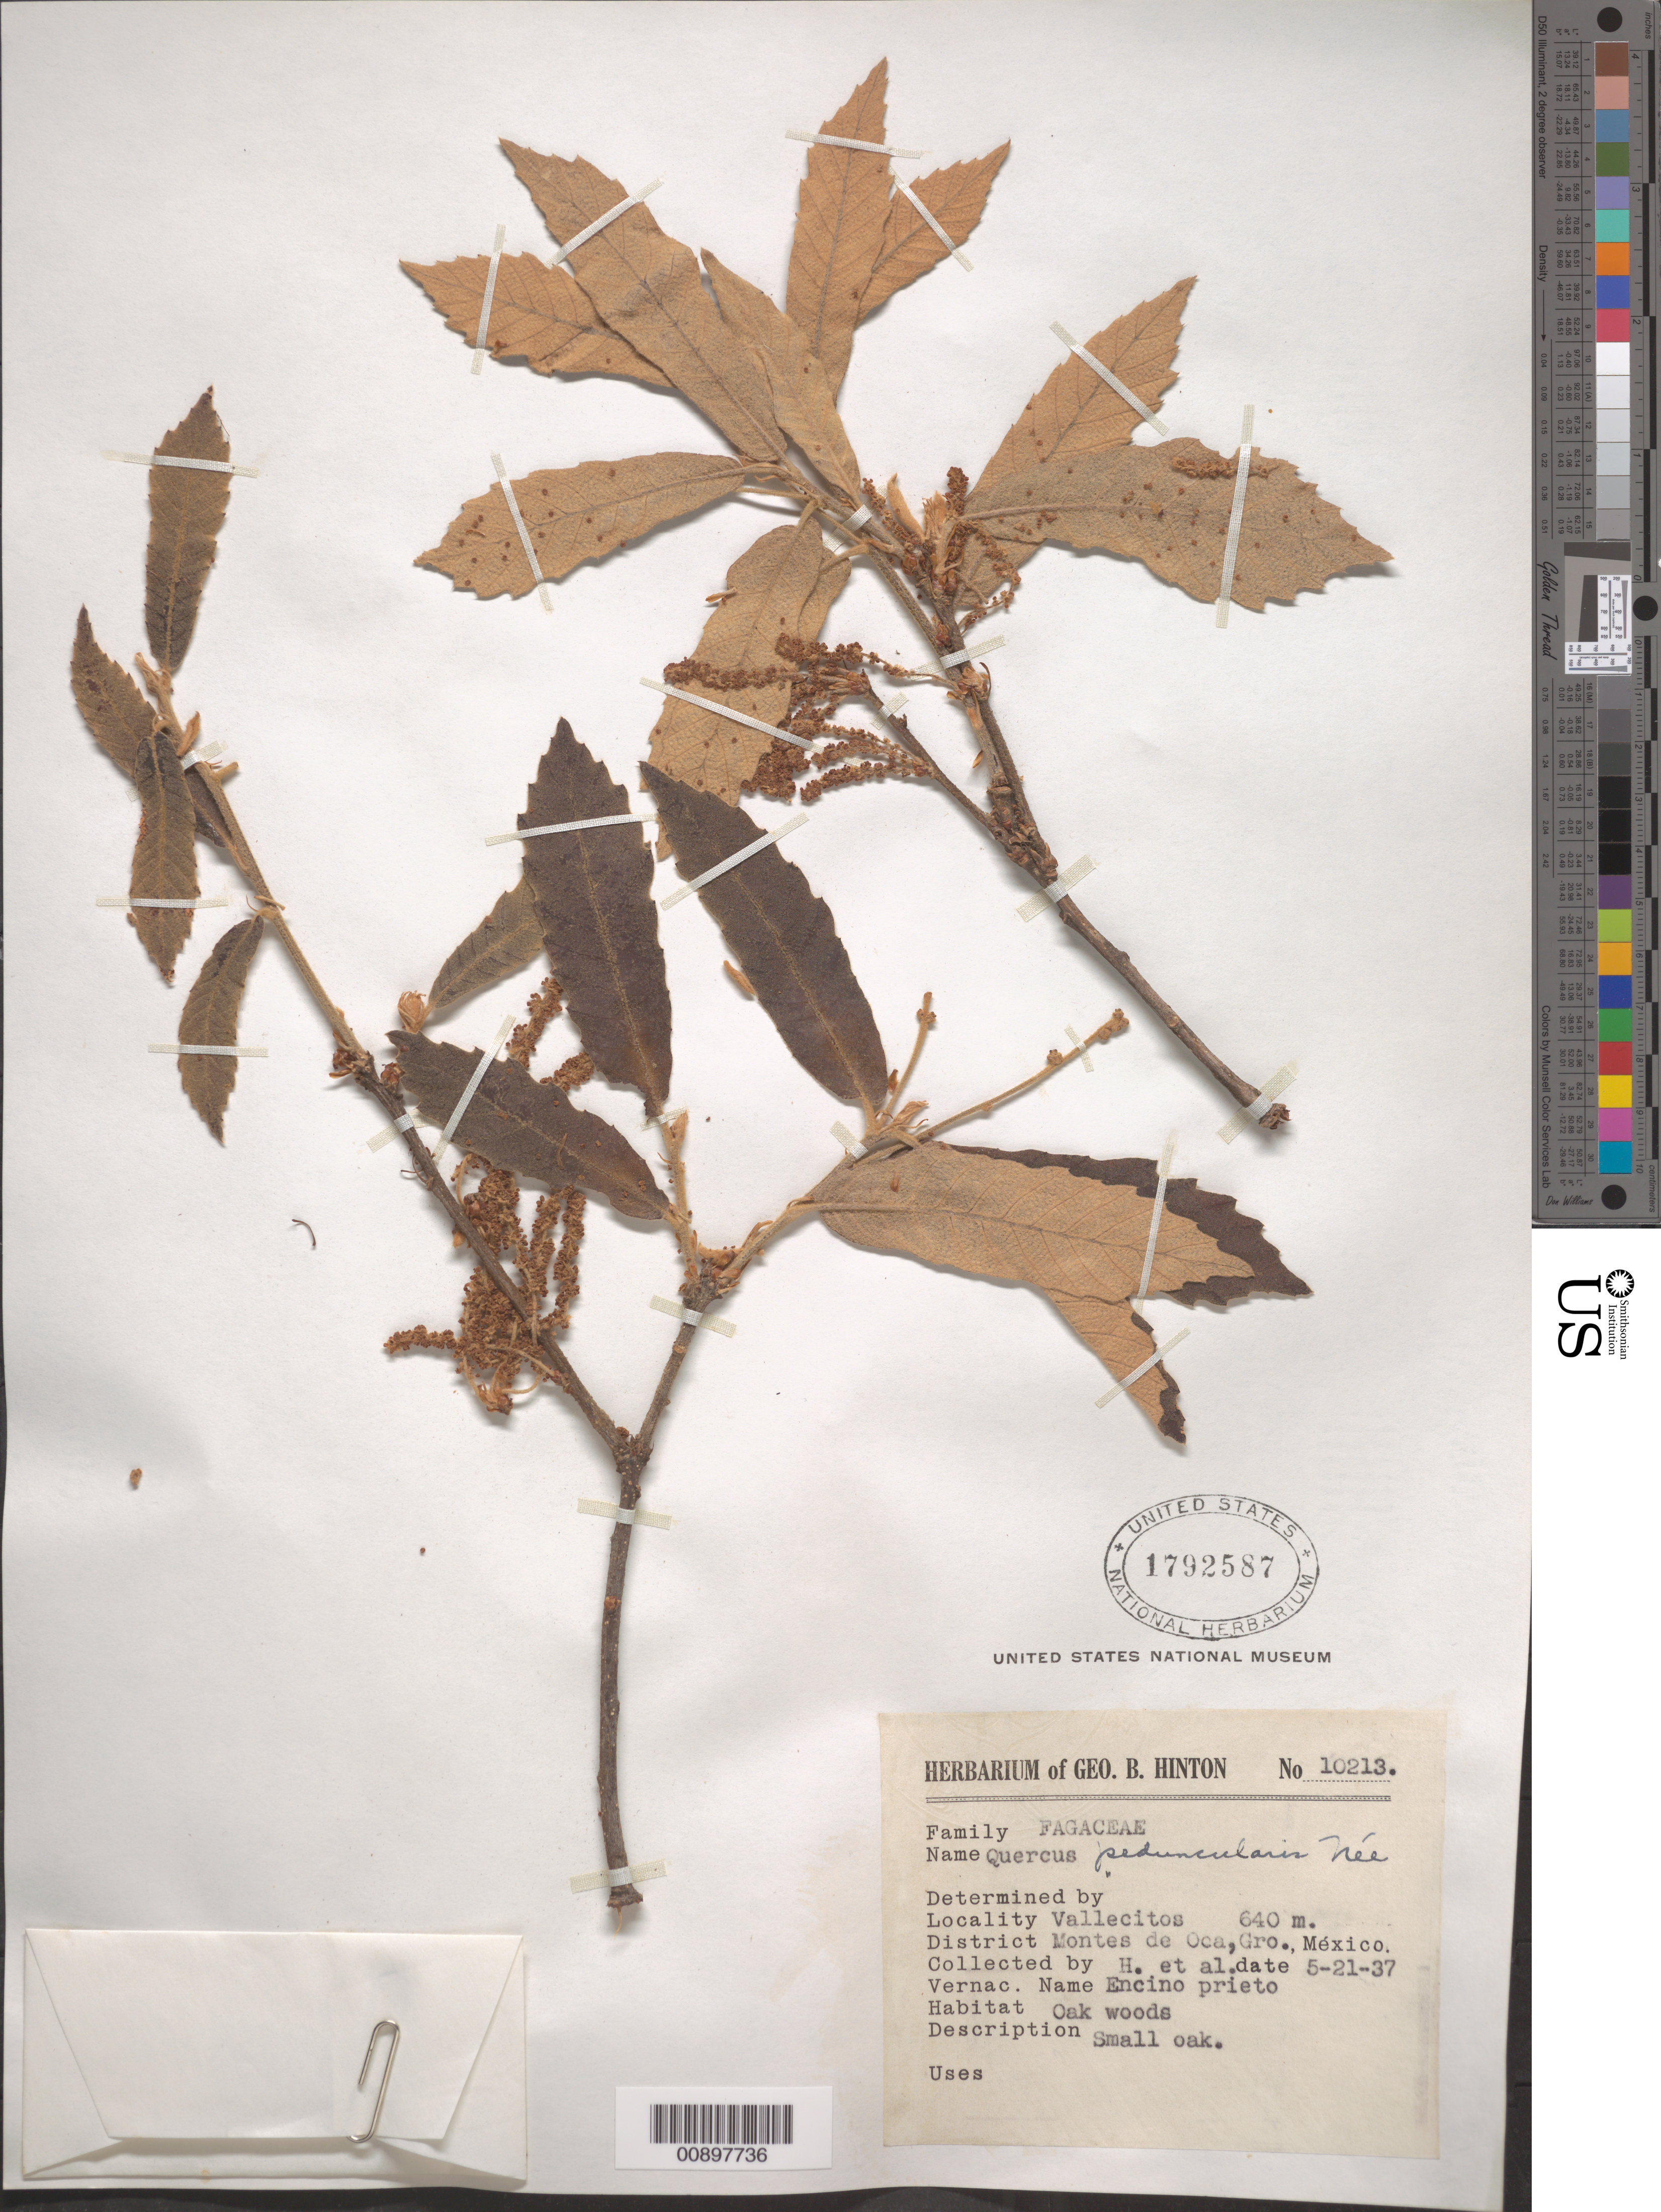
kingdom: Plantae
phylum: Tracheophyta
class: Magnoliopsida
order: Fagales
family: Fagaceae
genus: Quercus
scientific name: Quercus peduncularis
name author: Née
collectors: G. B. Hinton & et al.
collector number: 10213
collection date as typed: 21 May 1937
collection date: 1937-05-21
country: Mexico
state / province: Guerrero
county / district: Montes de Oca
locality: Vallecitos, District of Montes de Oca, State of Guerrero.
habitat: Oak woods.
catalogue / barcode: US 1792587